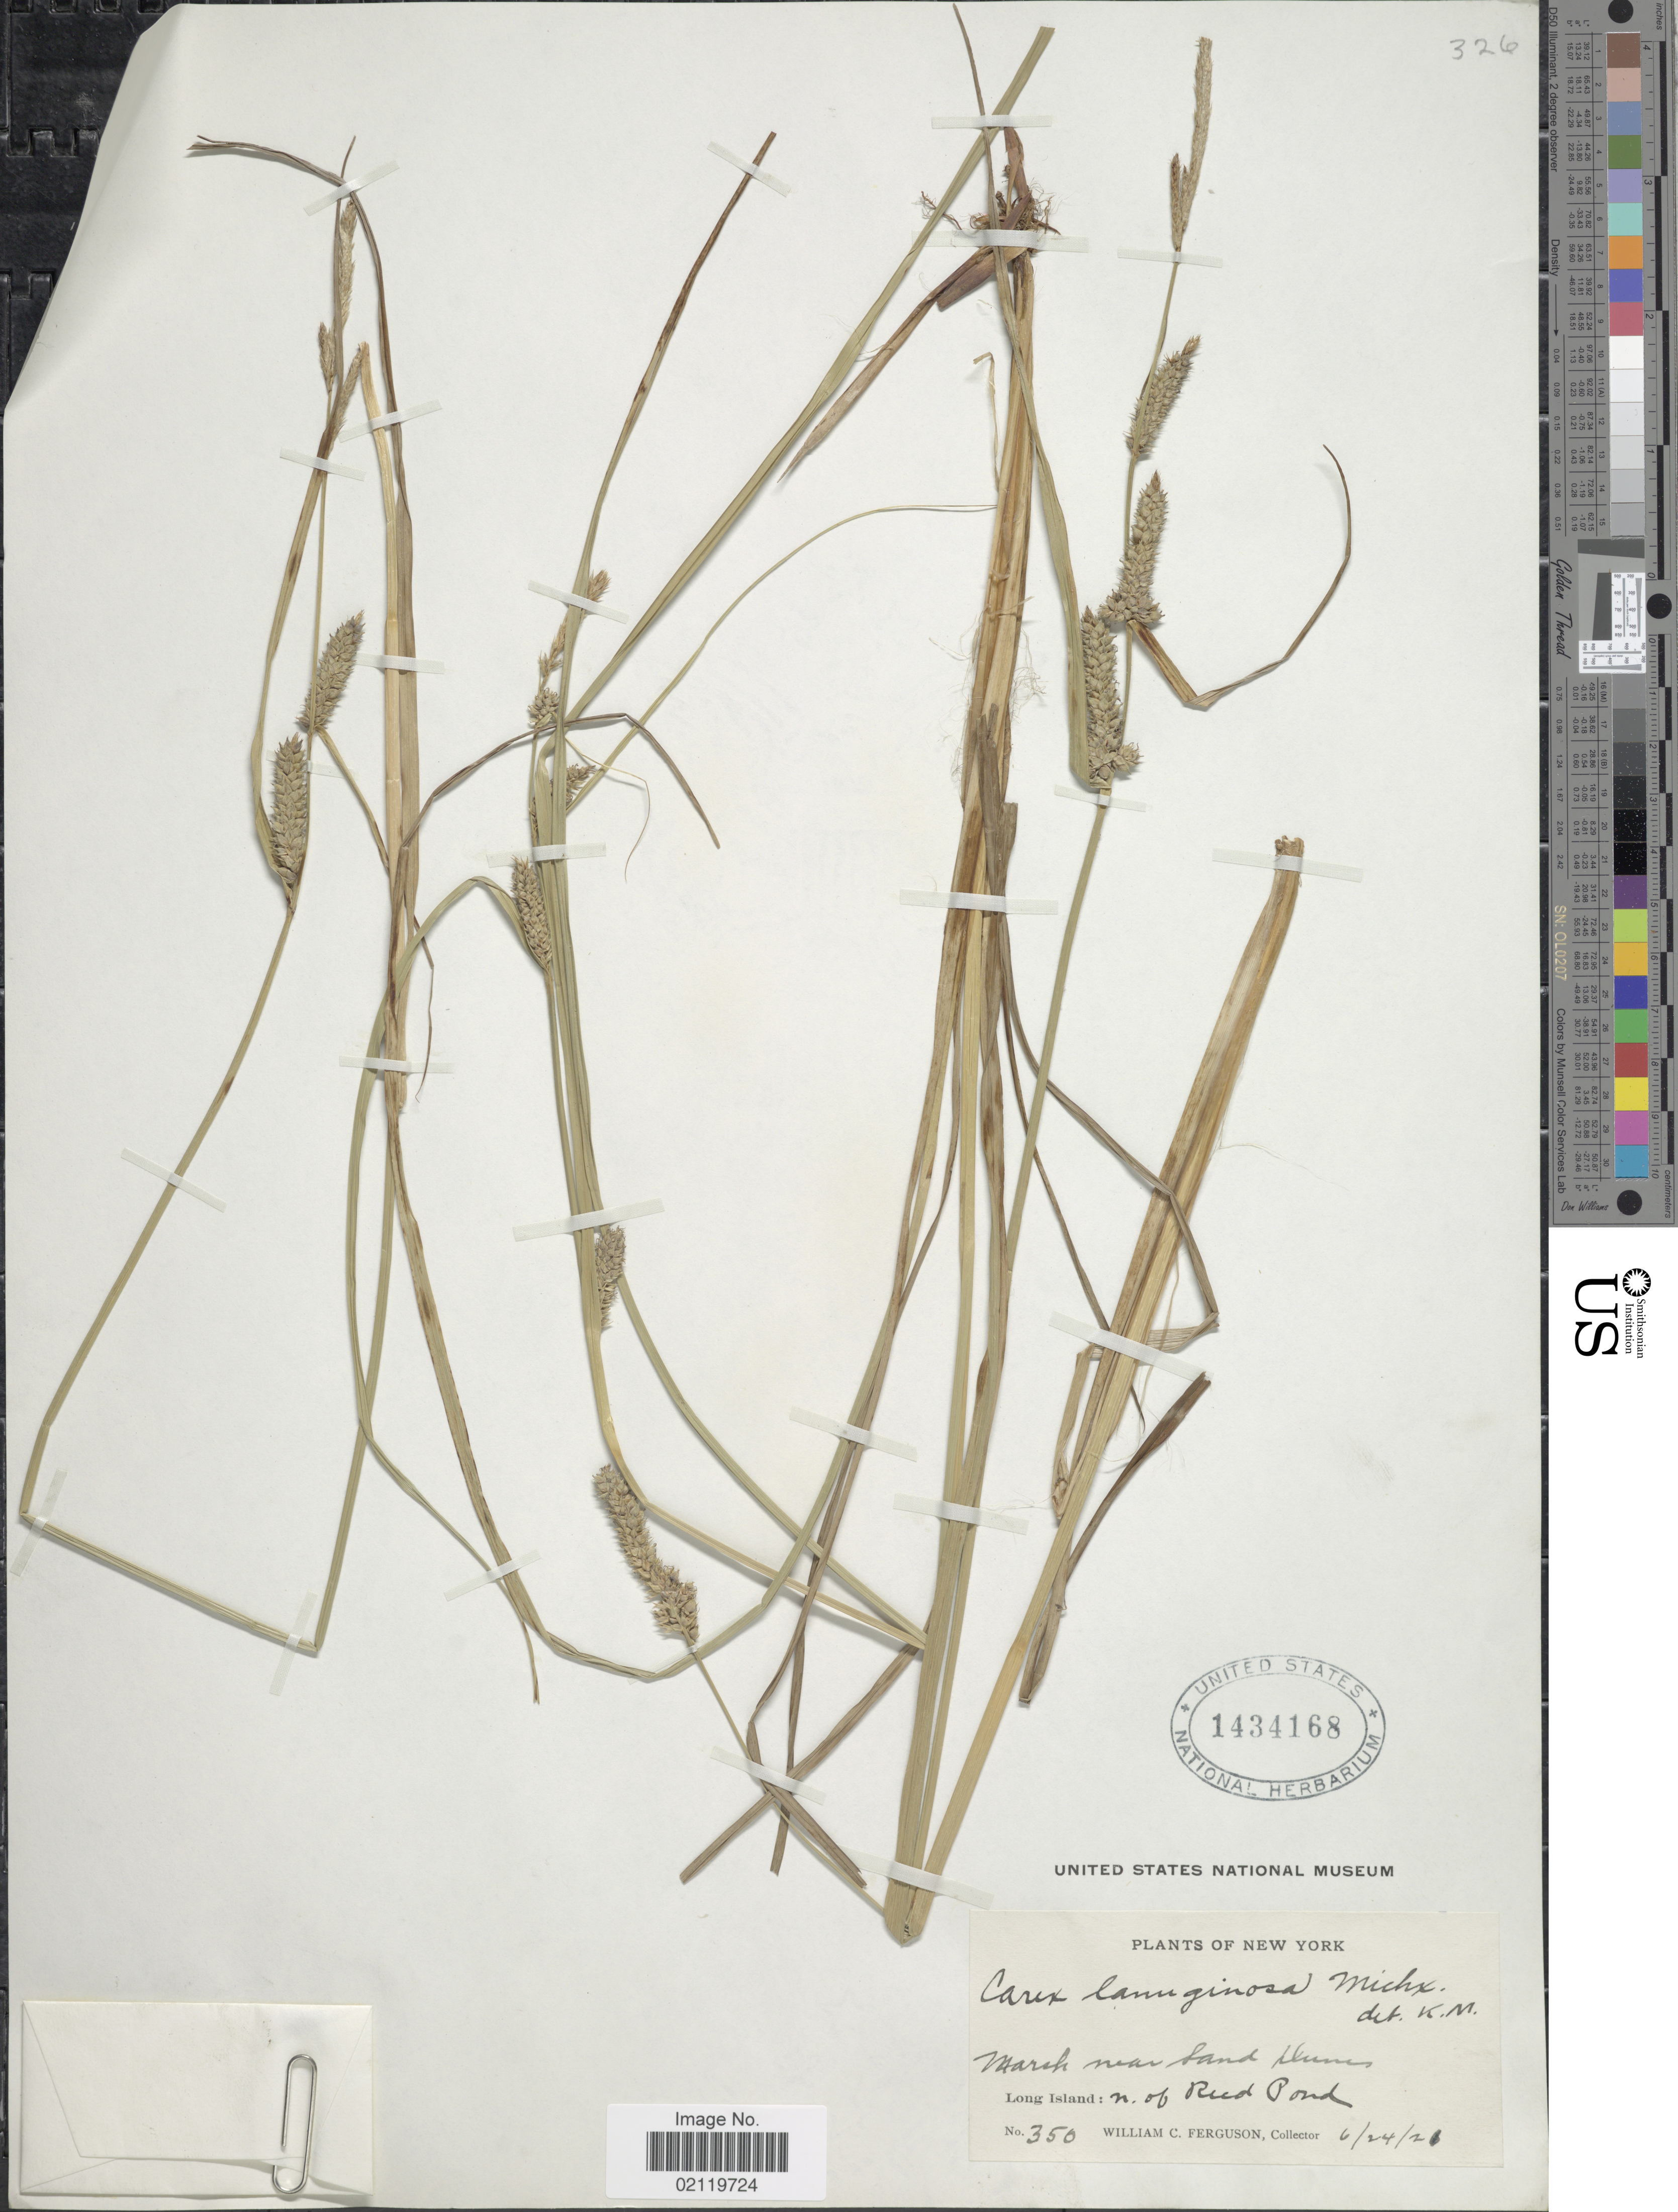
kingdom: Plantae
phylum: Tracheophyta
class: Liliopsida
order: Poales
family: Cyperaceae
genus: Carex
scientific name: Carex pellita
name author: Muhl. ex Willd.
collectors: W. Ferguson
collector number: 350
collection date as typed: Transcribed d/m/y: 24/6/21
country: United States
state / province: New York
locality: Marsh near Sand Dunes. Long Island: n. of Reed Pond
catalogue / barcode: US 1434168